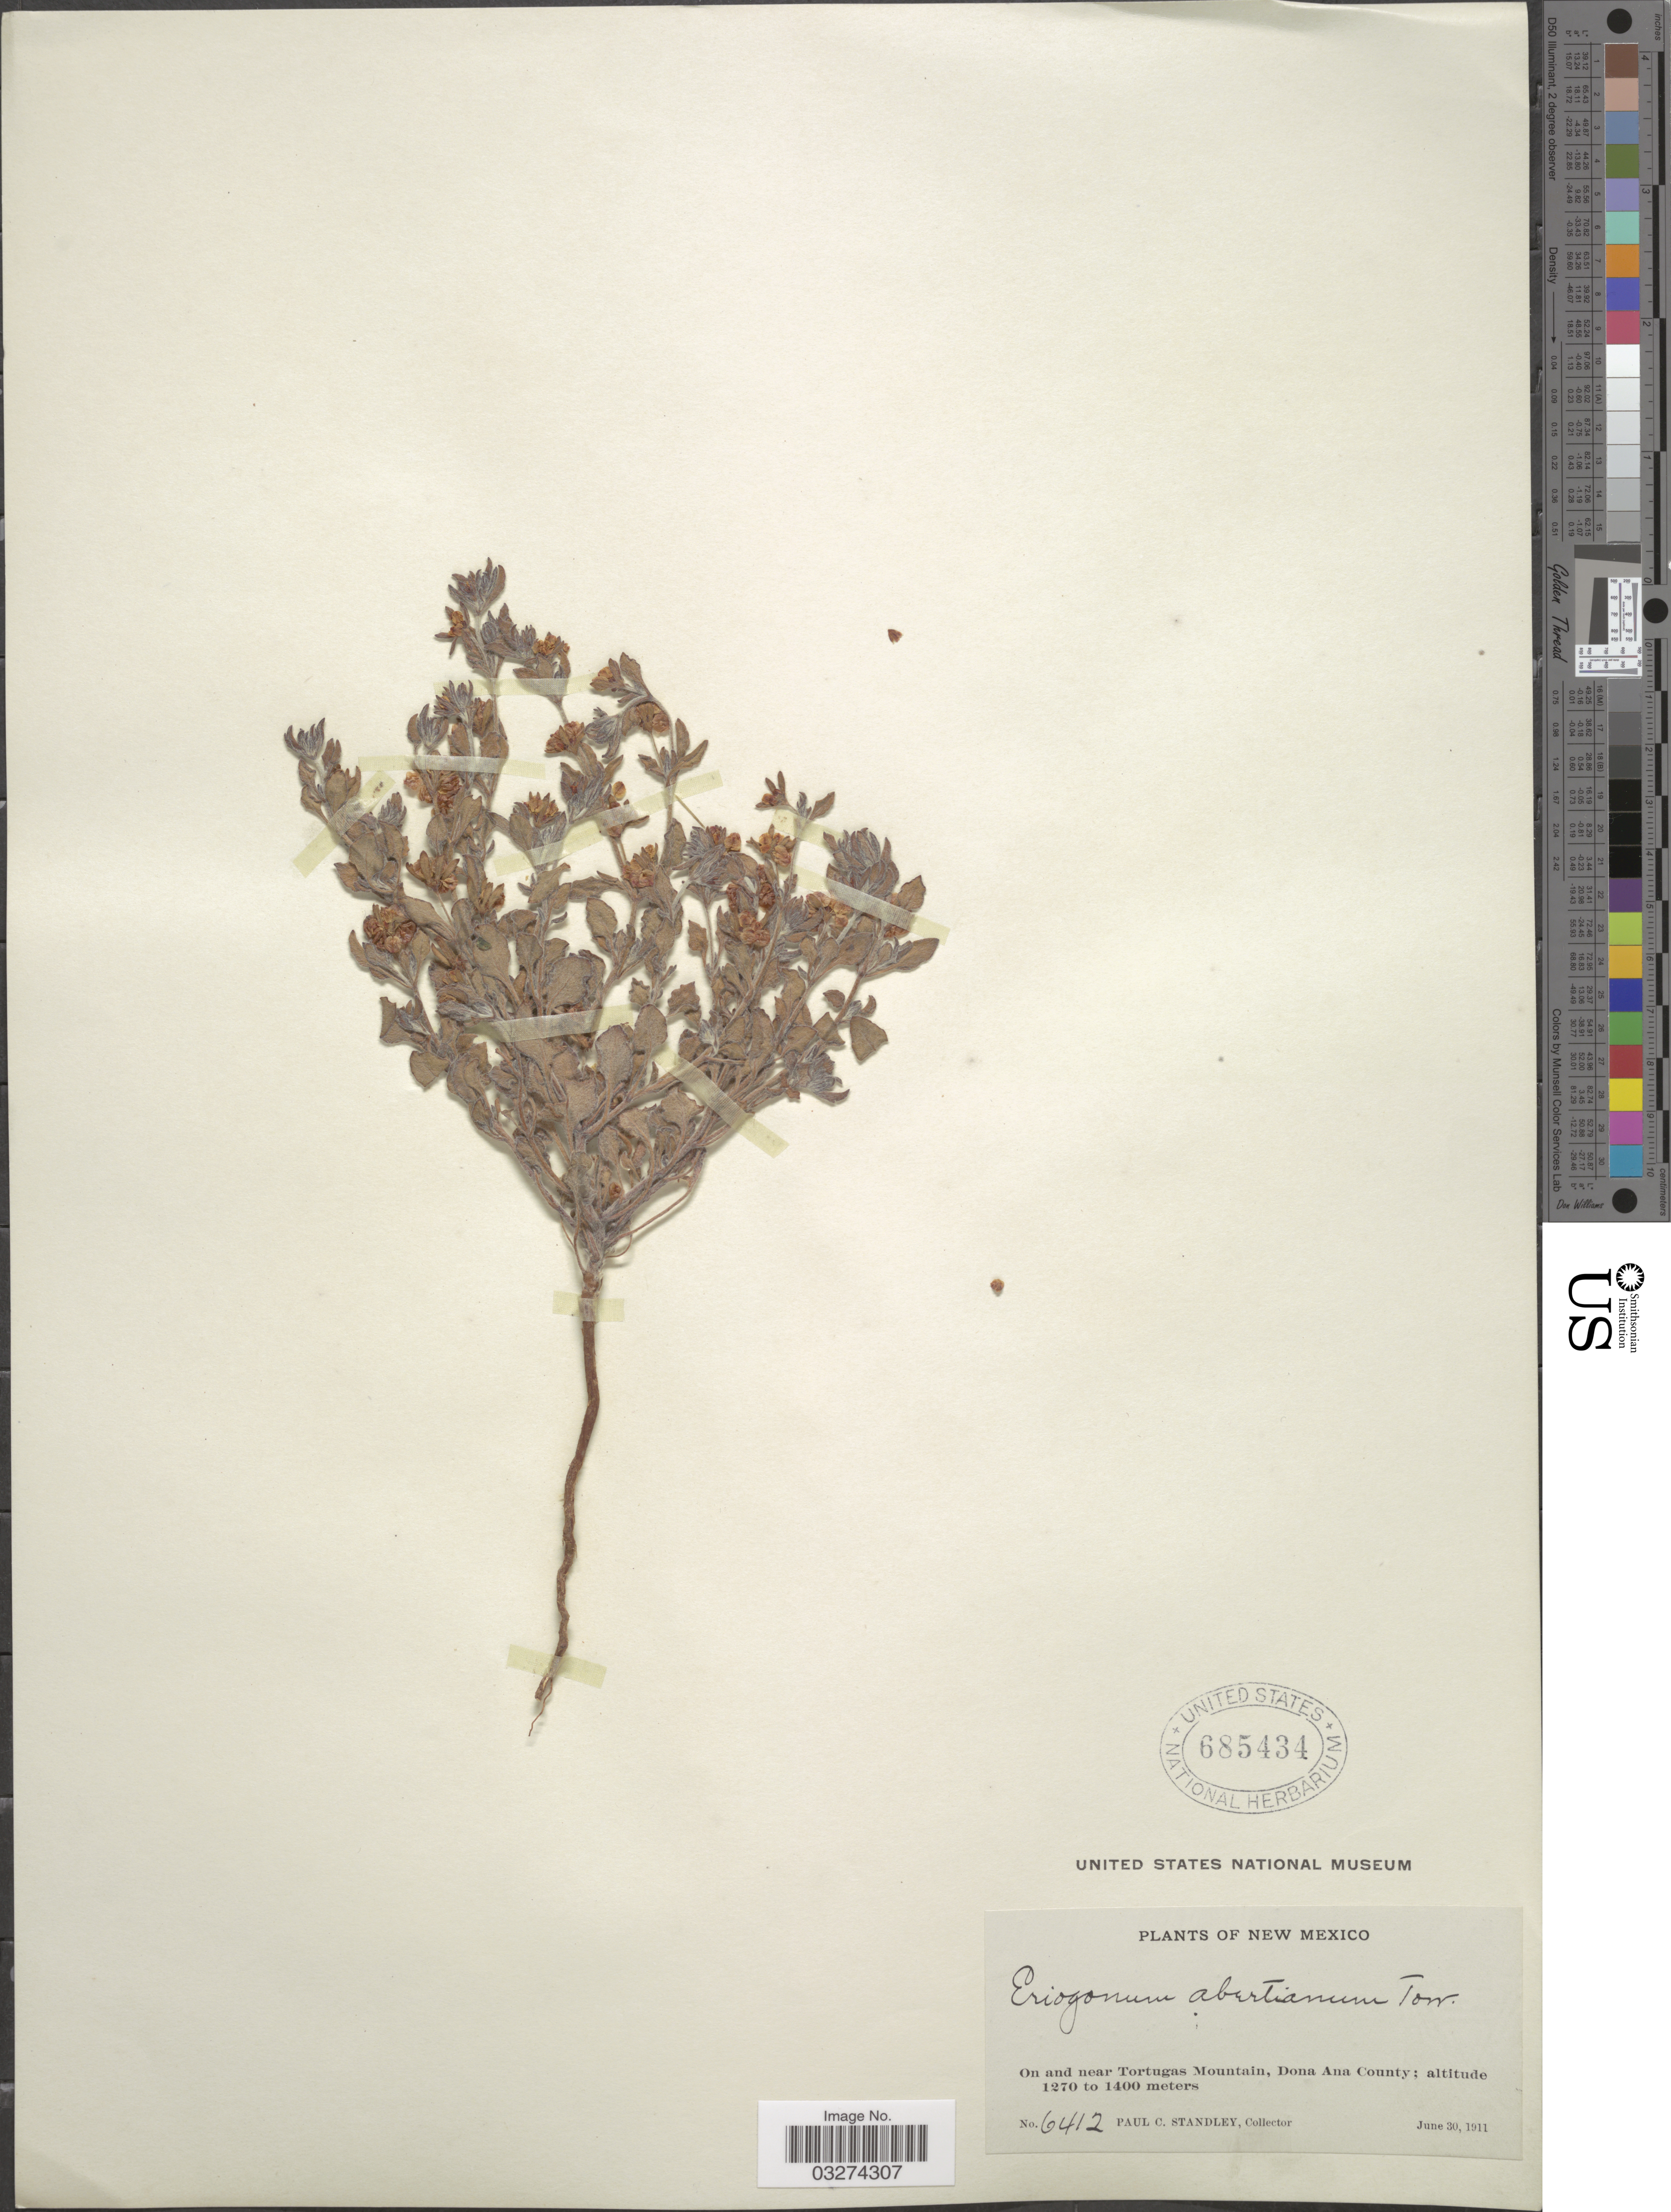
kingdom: Plantae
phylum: Tracheophyta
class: Magnoliopsida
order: Caryophyllales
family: Polygonaceae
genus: Eriogonum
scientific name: Eriogonum abertianum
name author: Torr.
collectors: P. C. Standley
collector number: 6412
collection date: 1911-06-30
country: United States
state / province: New Mexico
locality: On and near Tortugas Mountain, Dona Ana County.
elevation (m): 1270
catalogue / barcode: US 685434